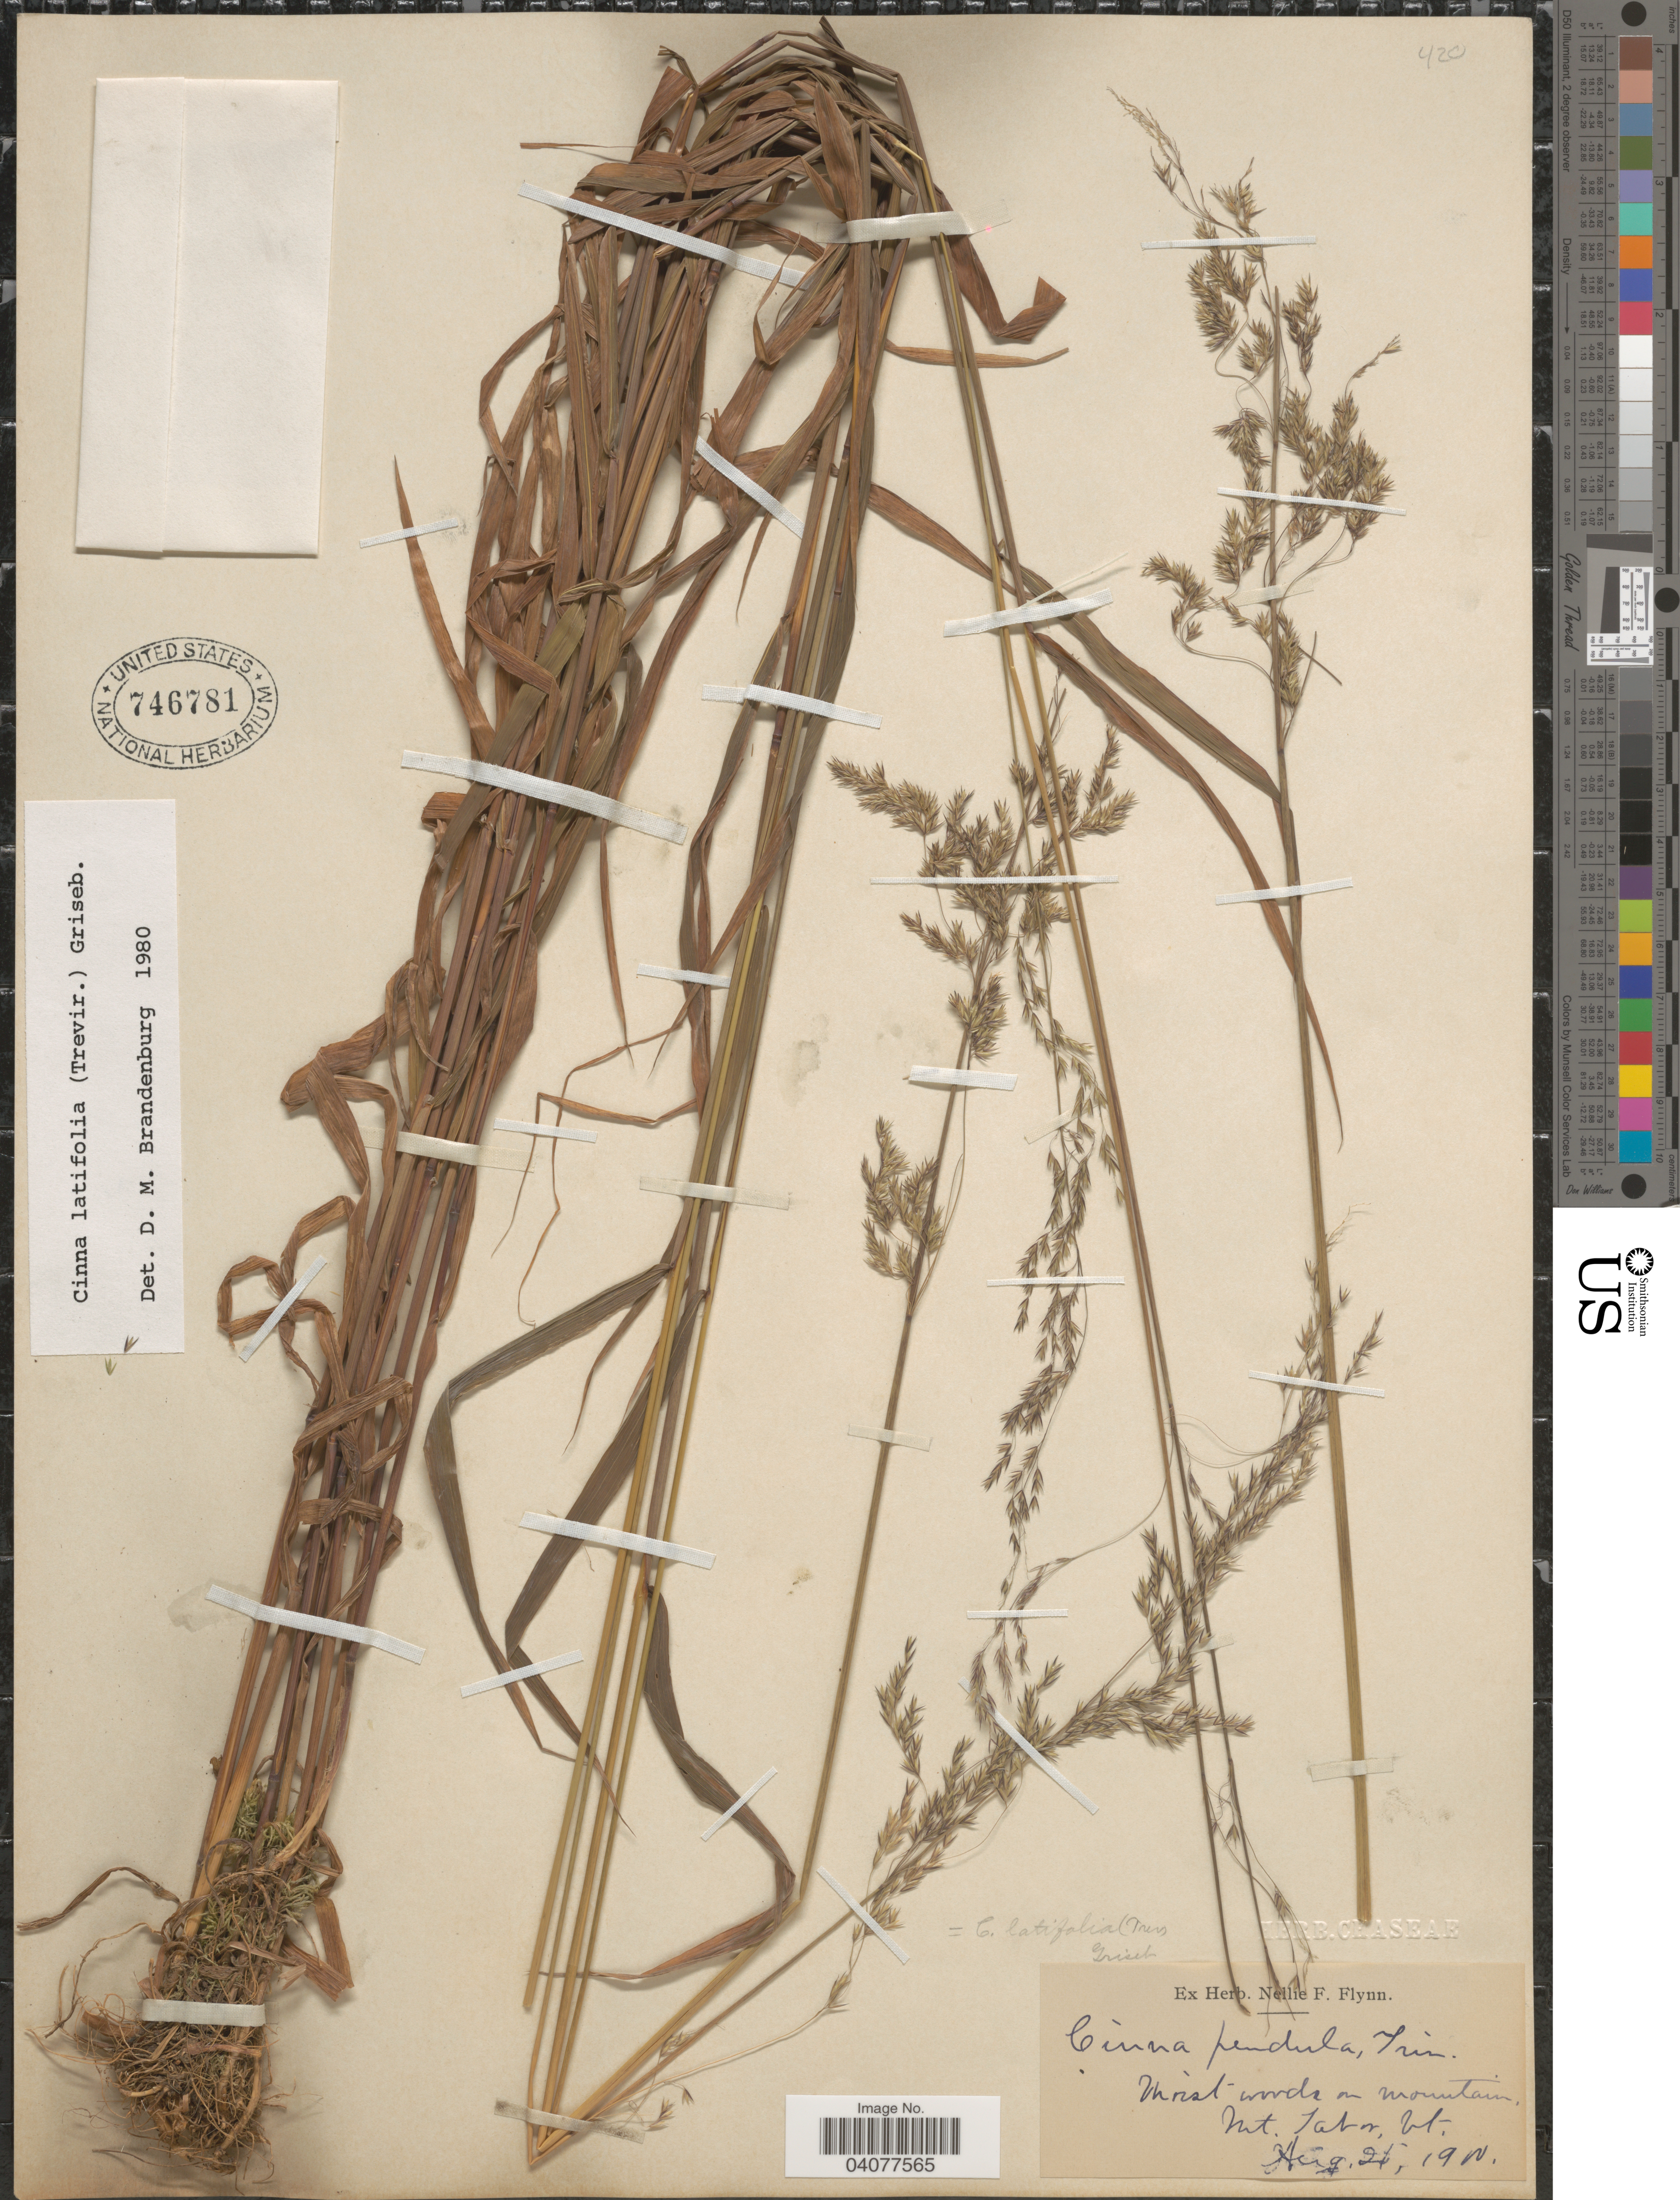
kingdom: Plantae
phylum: Tracheophyta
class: Liliopsida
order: Poales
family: Poaceae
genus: Cinna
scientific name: Cinna latifolia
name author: (Trevir. ex Goeppert) Griseb.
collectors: Ex Herb. Nellie F. Flynn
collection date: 1900-08-21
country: United States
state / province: Vermont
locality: Moist woods on mountain. Mt. Tabor.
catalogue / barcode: US 746781